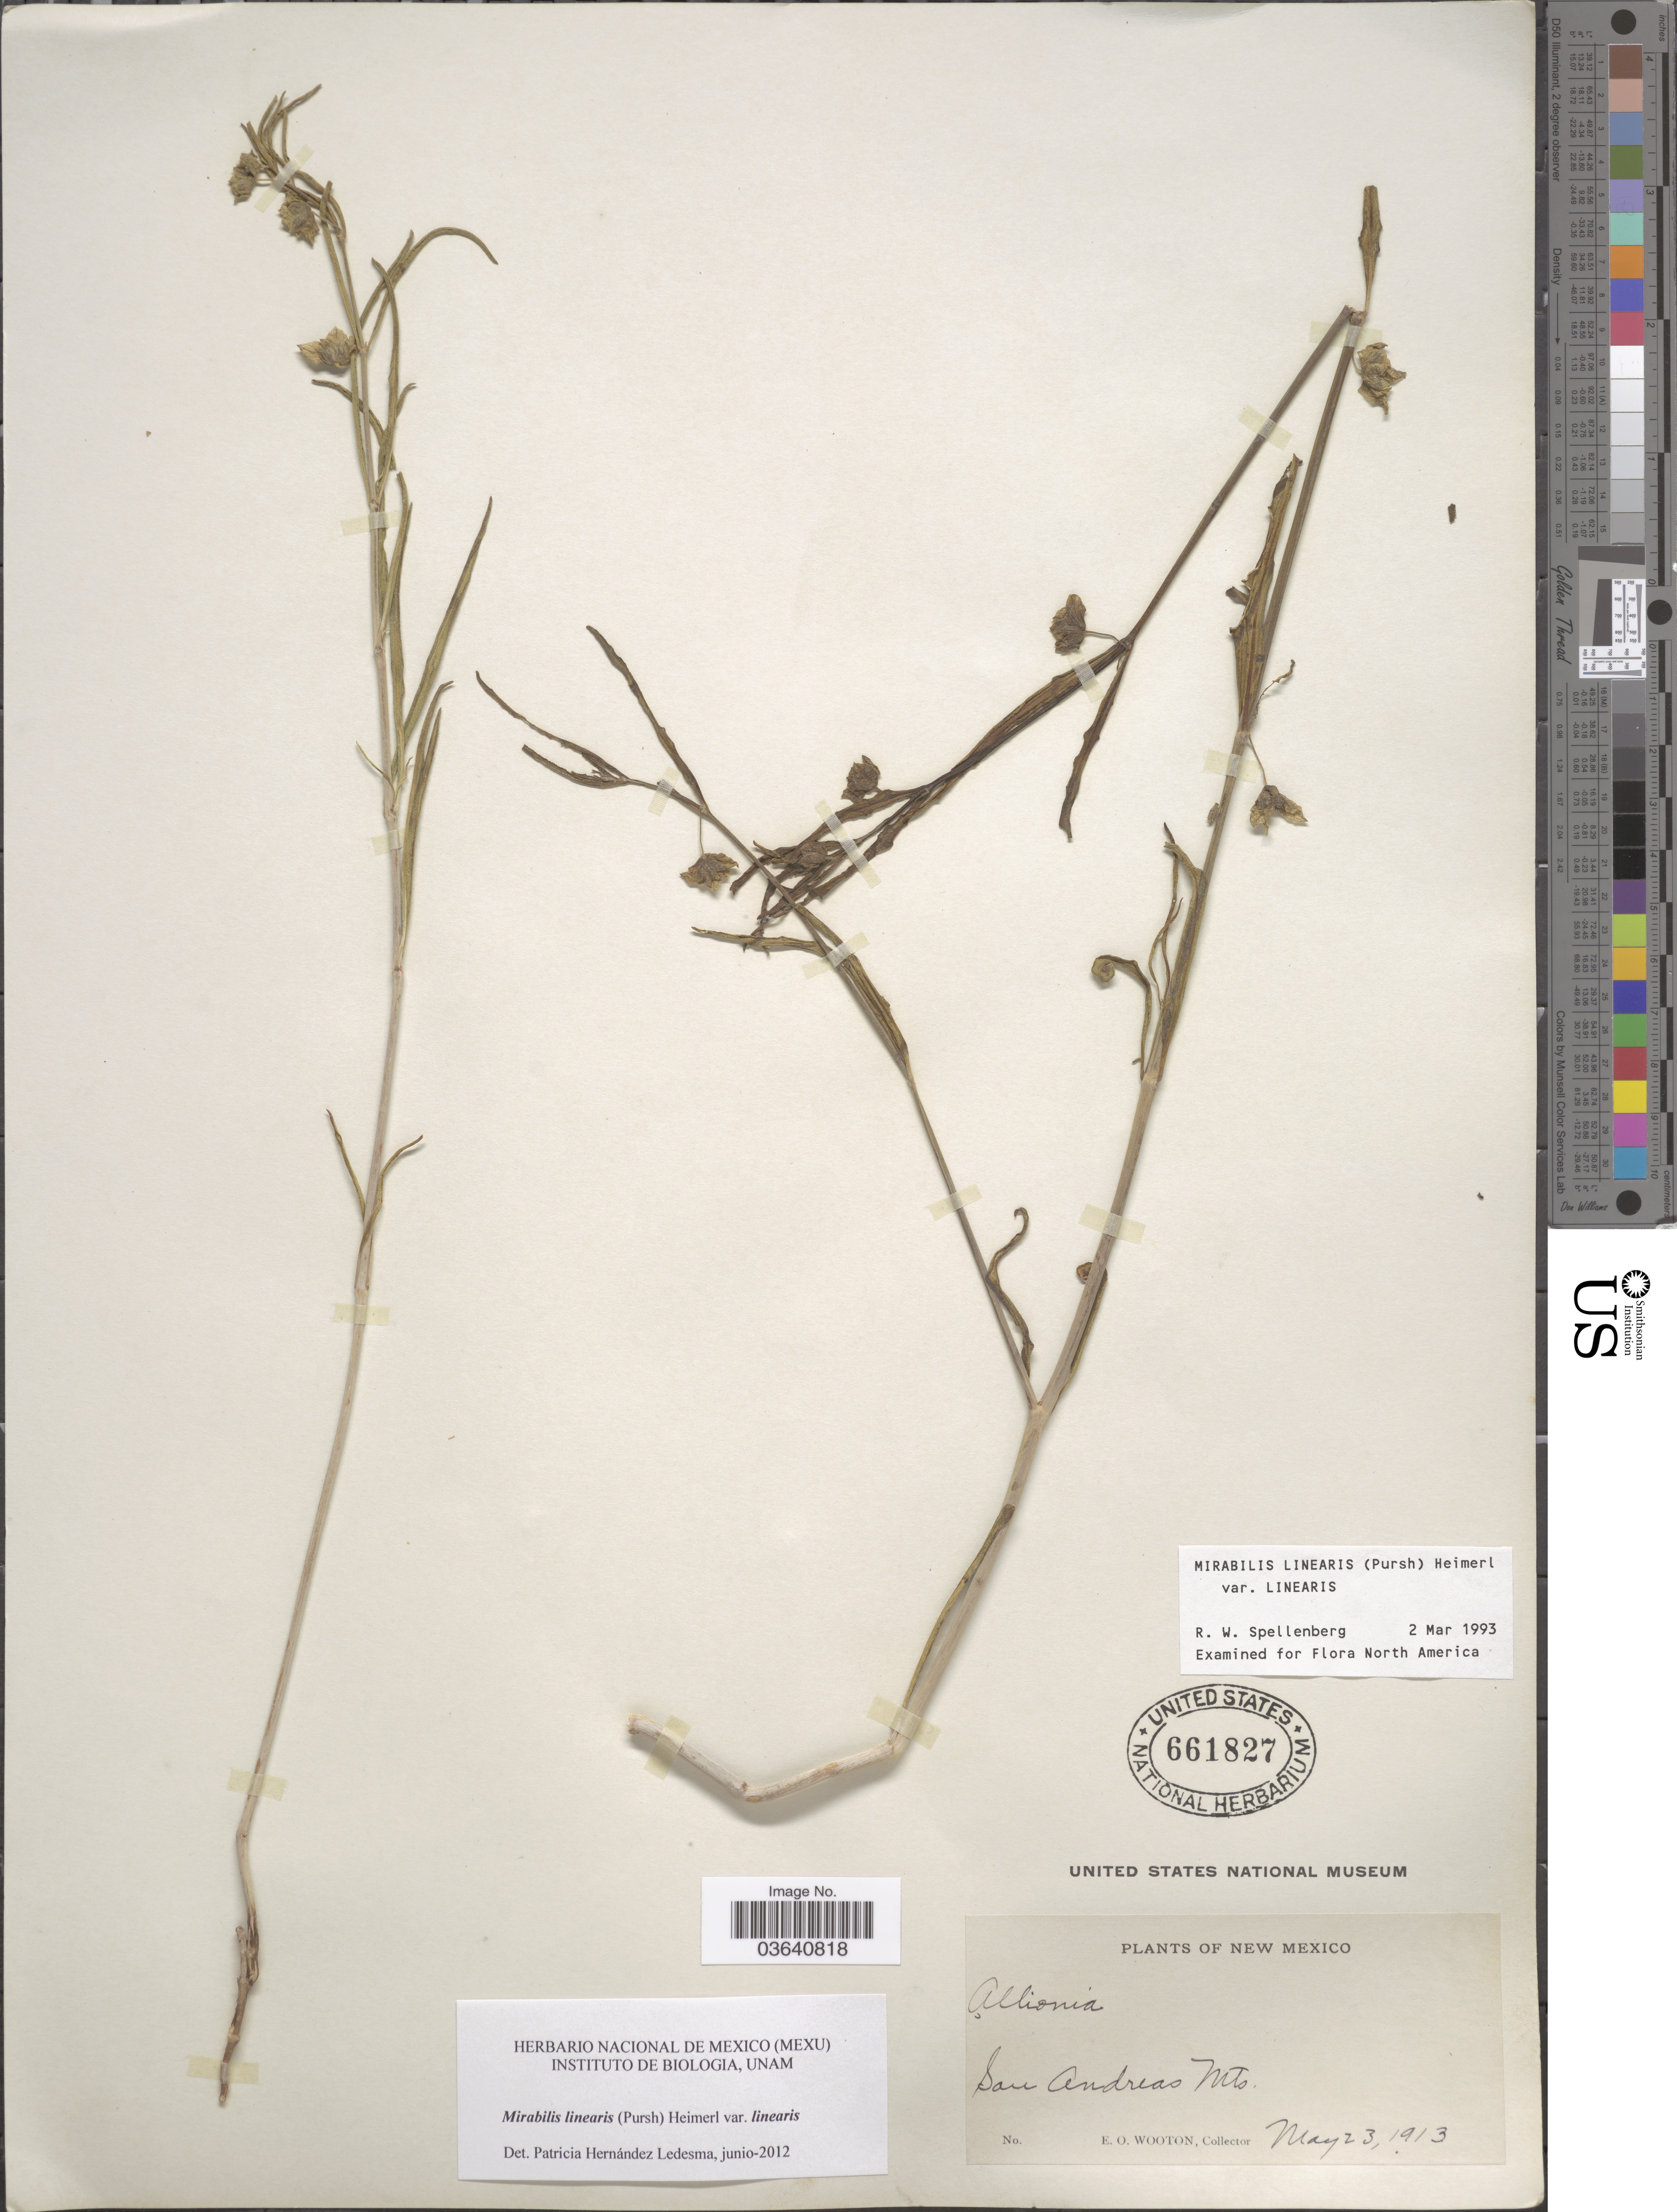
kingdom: Plantae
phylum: Tracheophyta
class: Magnoliopsida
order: Caryophyllales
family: Nyctaginaceae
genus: Mirabilis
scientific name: Mirabilis linearis var. linearis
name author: (Pursh) Heimerl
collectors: E. O. Wooton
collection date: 1913-05-23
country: United States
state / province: New Mexico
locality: San Andreas Mts.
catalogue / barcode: US 661827